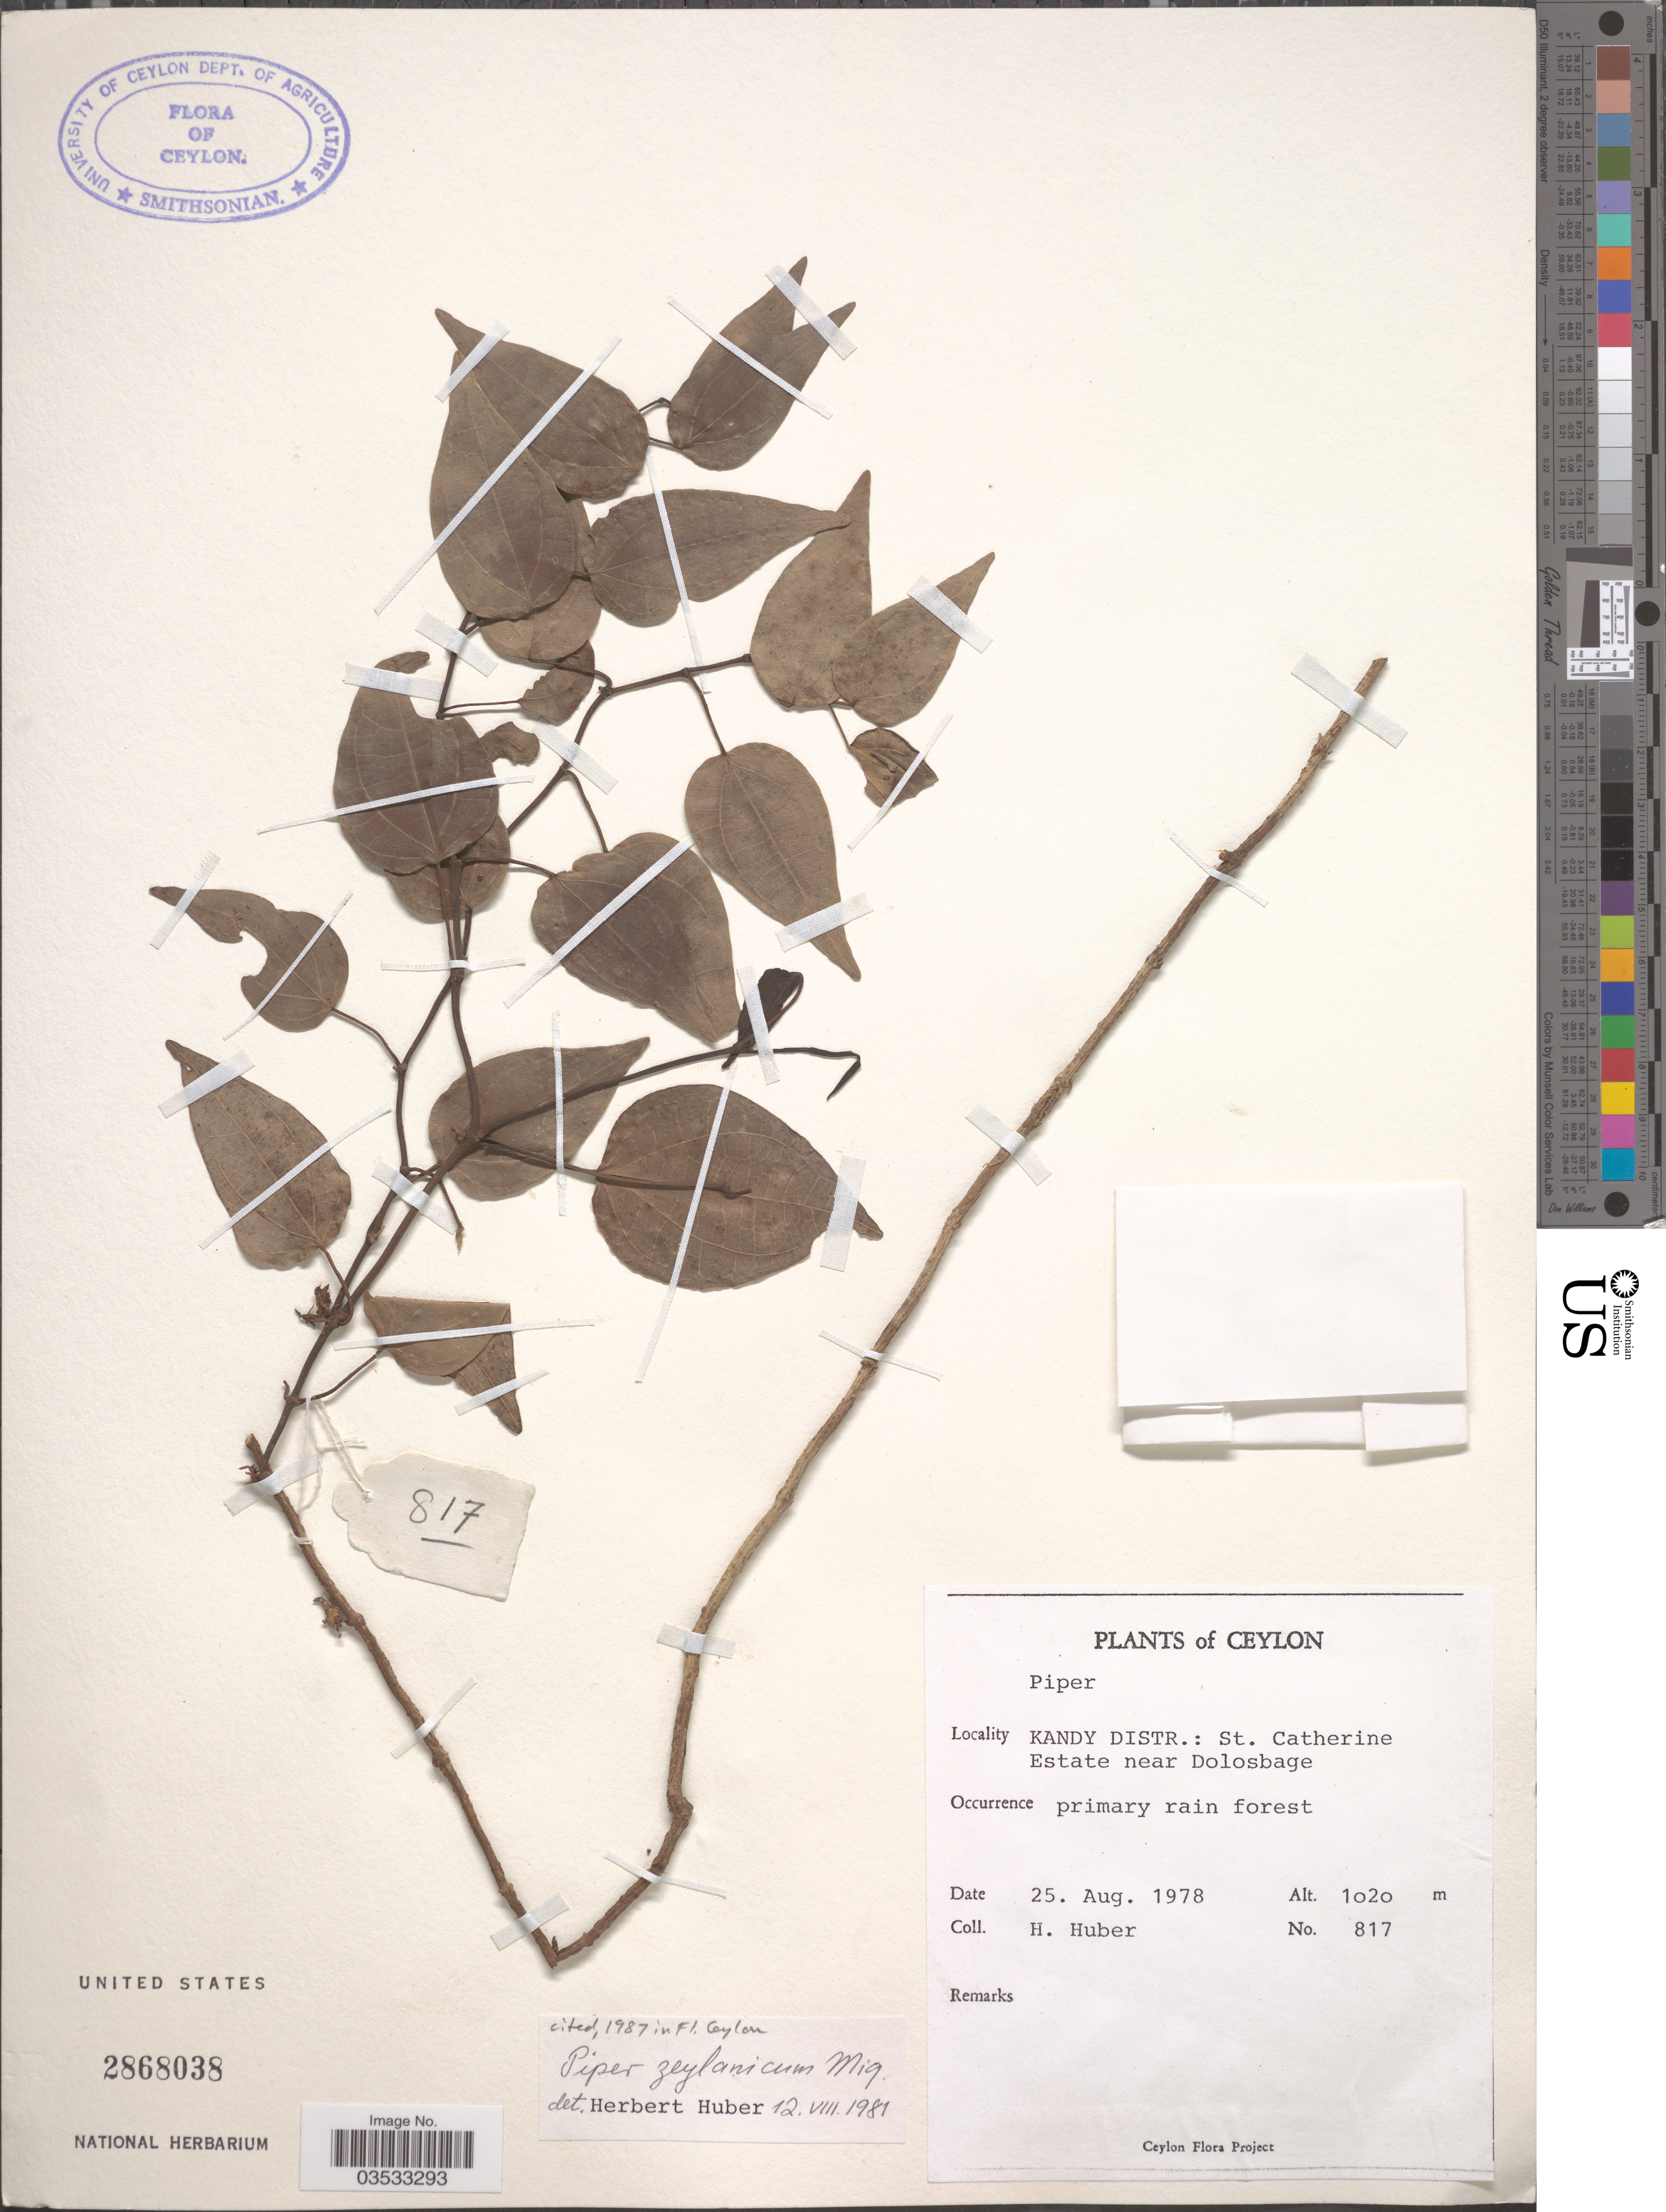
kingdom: Plantae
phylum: Tracheophyta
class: Magnoliopsida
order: Piperales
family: Piperaceae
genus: Piper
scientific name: Piper zeylanicum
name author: Miq.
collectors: H. Huber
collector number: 817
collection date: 1978-08-25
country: Sri Lanka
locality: Ceylon. Kandy Distr.: St. Catherine Estate near Dolosbage.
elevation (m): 1020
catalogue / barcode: US 2868038